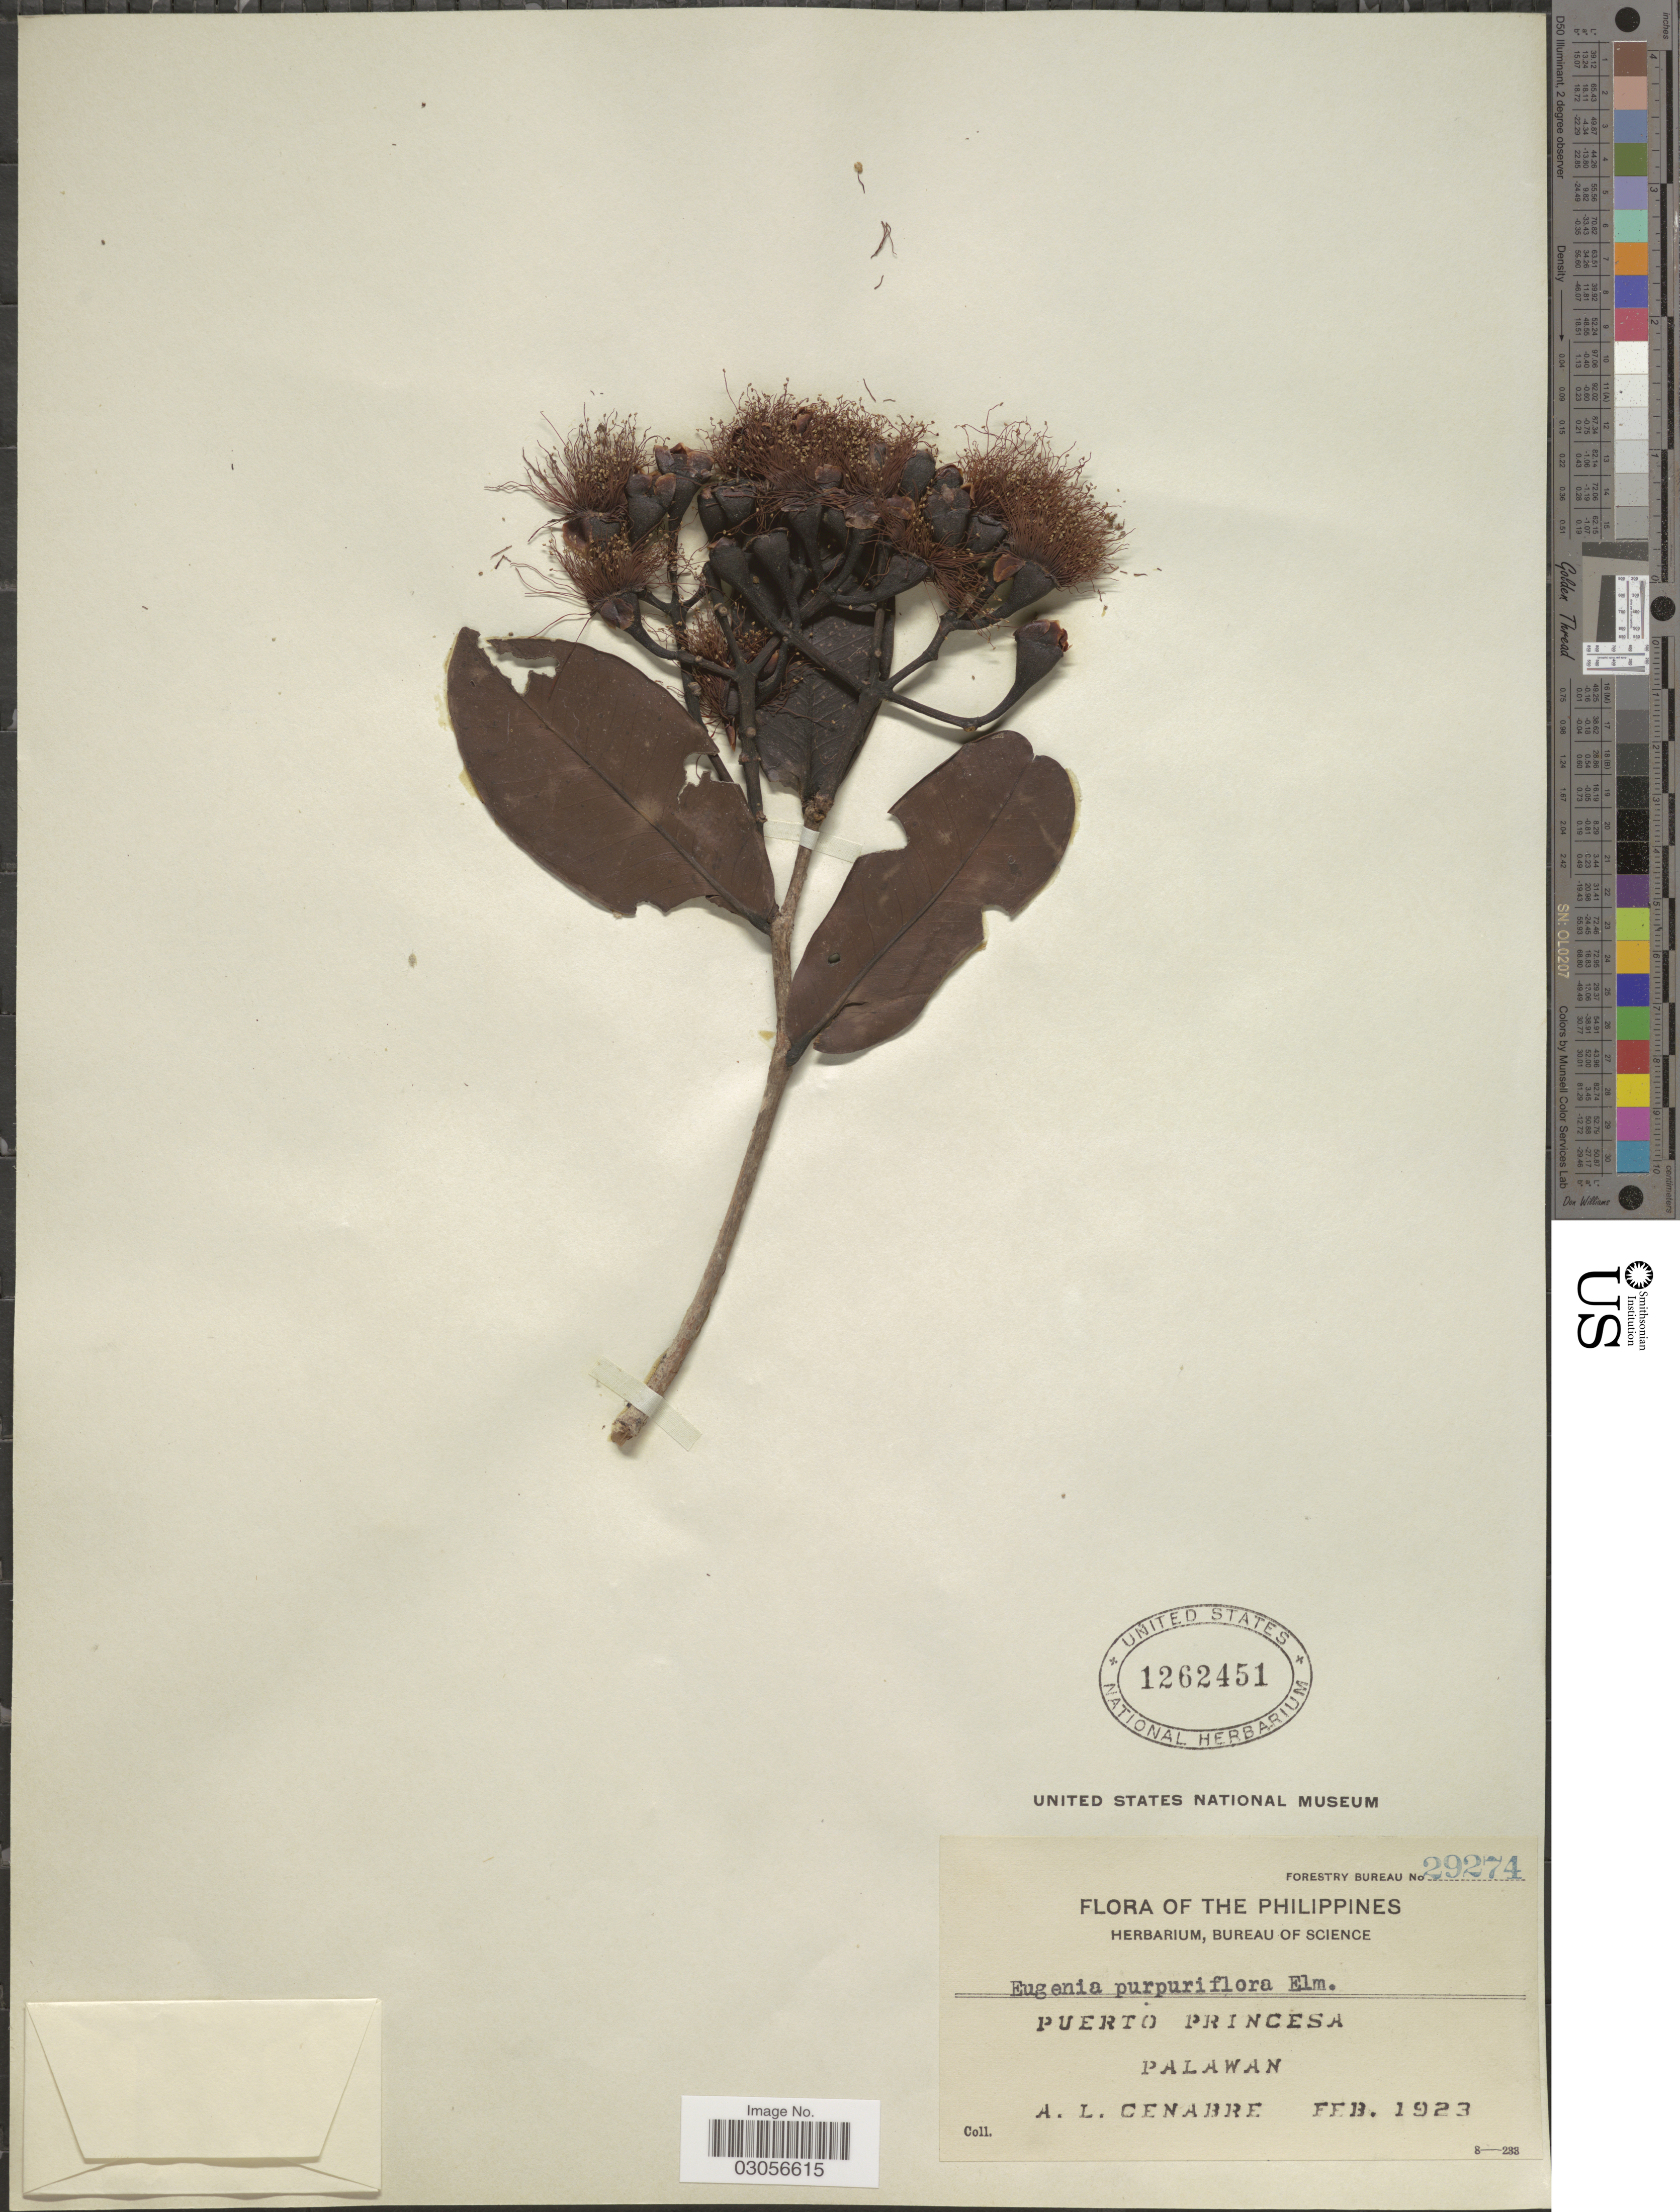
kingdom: Plantae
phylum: Tracheophyta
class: Magnoliopsida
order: Myrtales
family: Myrtaceae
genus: Syzygium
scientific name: Syzygium purpuriflorum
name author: (Elmer) Merr.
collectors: A. Cenabre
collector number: Forestry Bureau 29274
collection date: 1923-02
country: Philippines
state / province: Mimaropa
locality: Puerto Princesa. Palawan.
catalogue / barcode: US 1262451